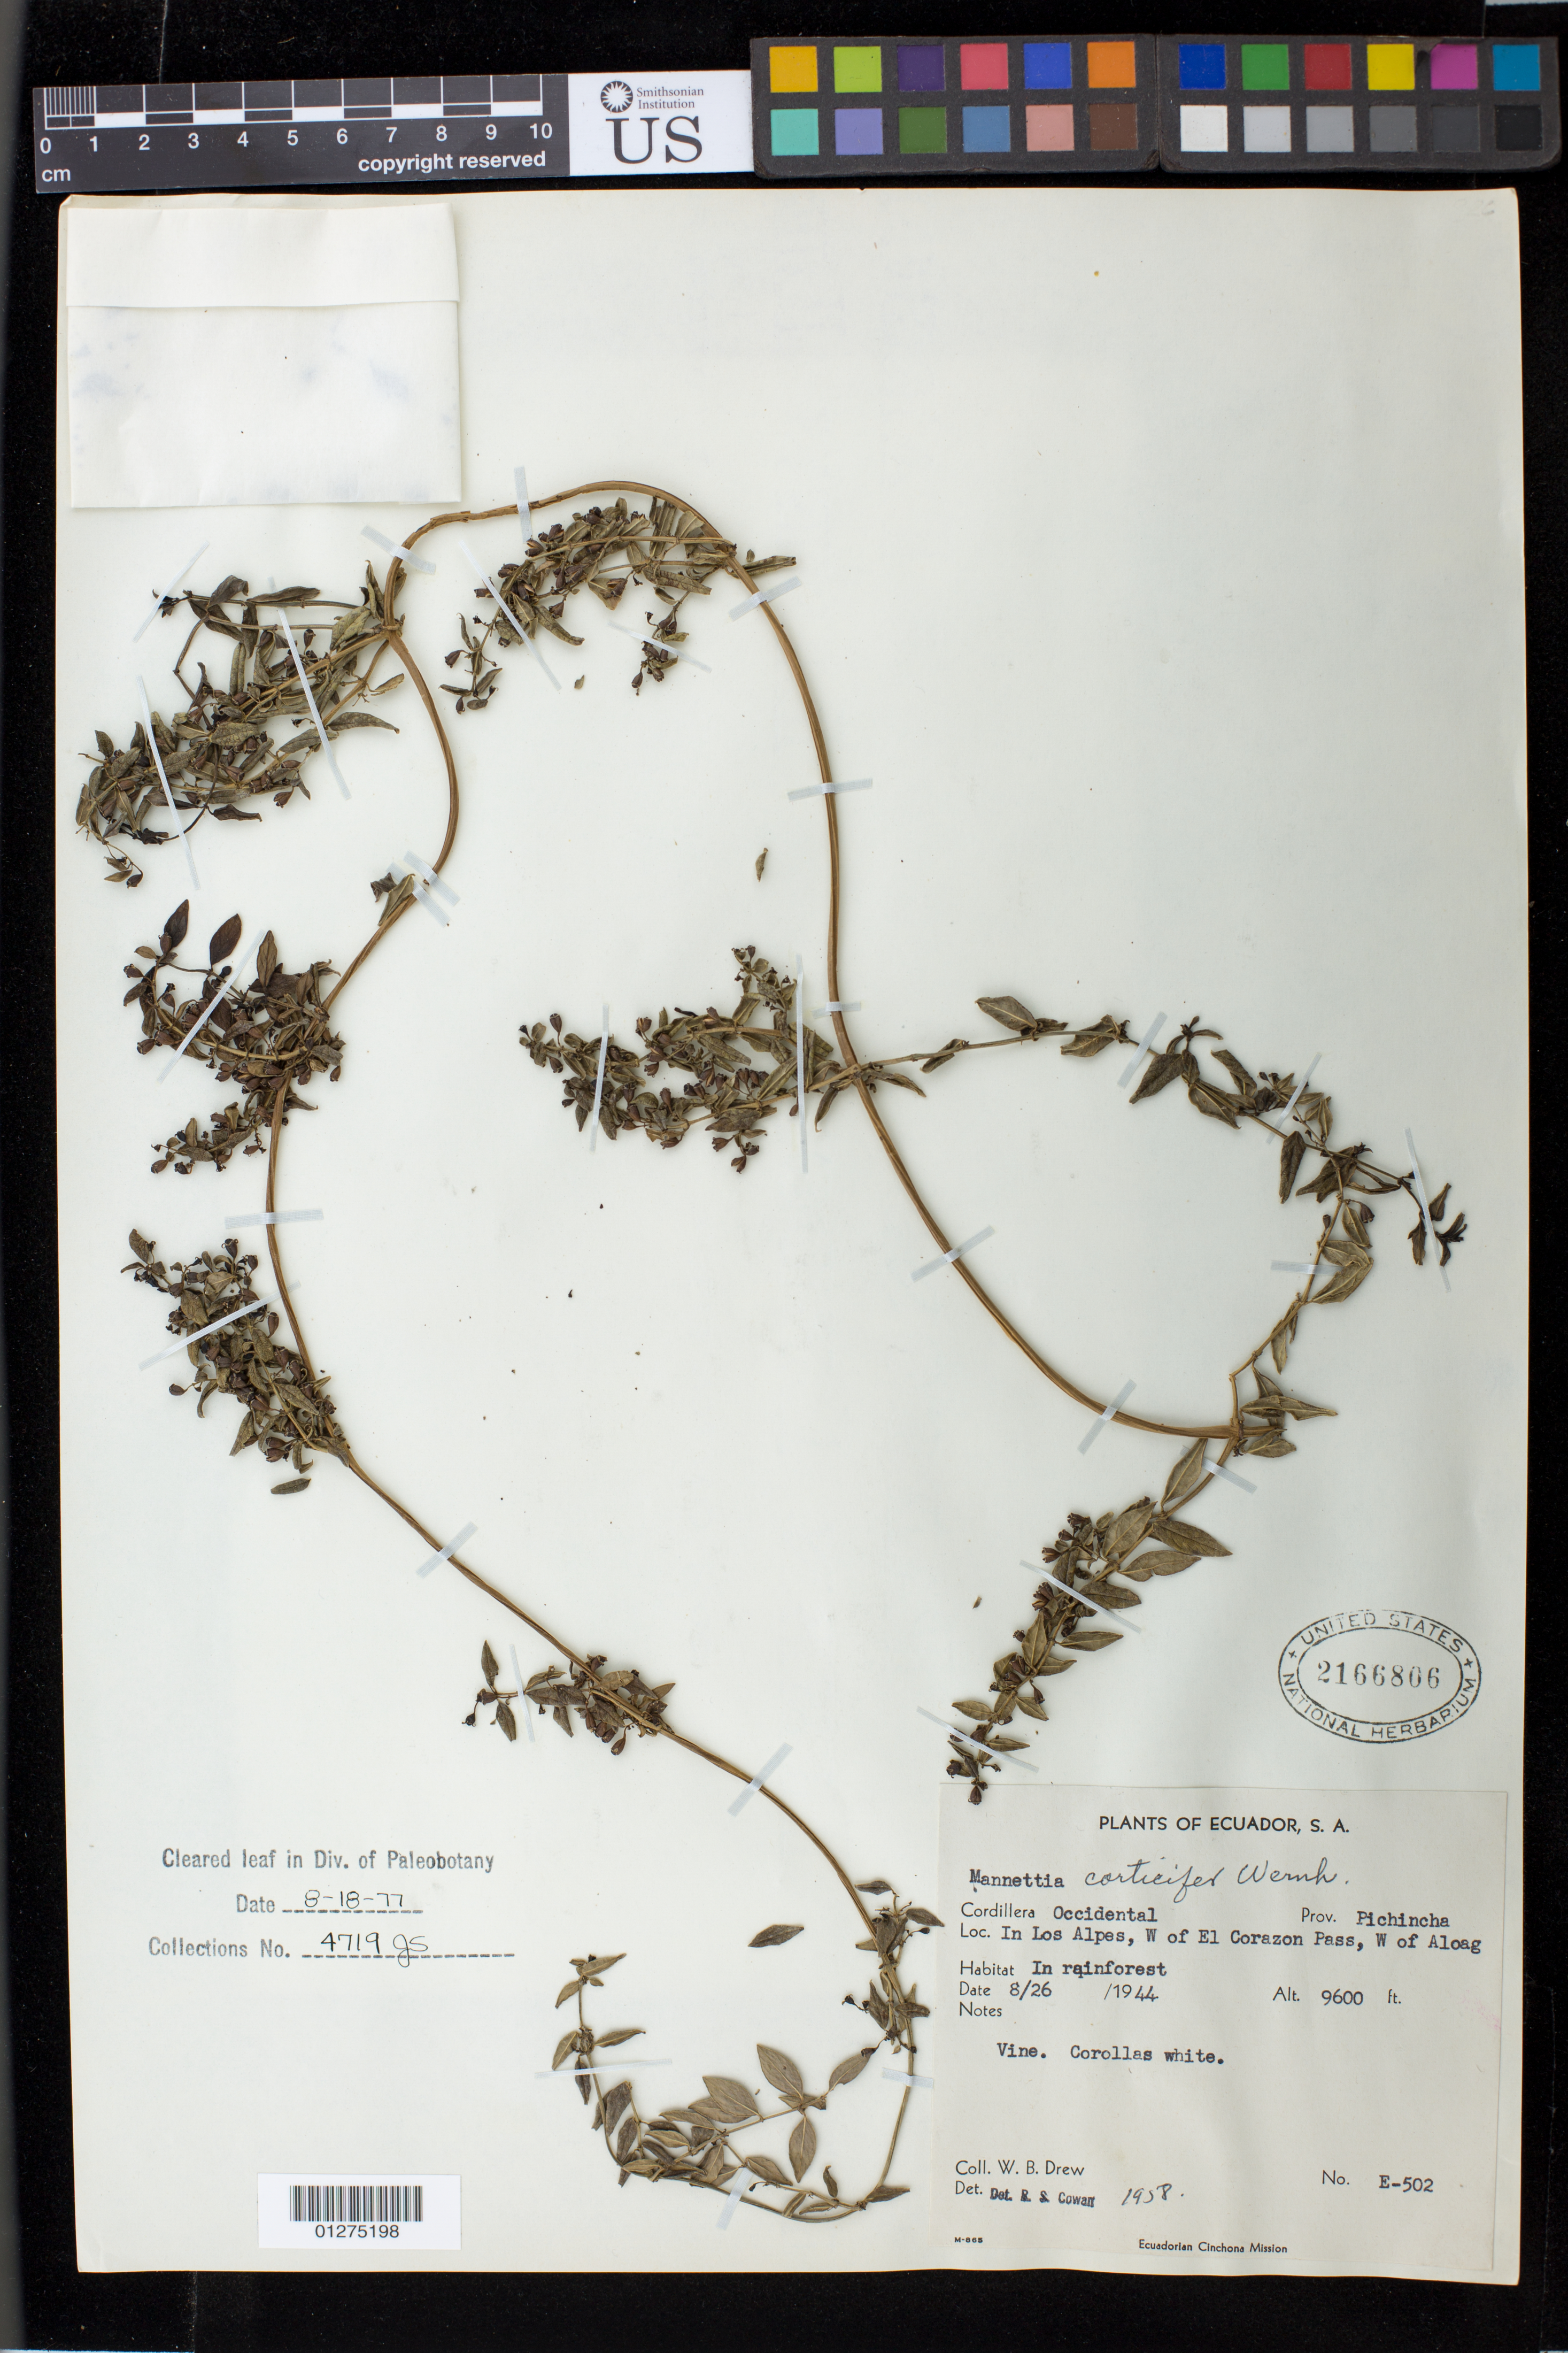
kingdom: Plantae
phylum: Tracheophyta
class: Magnoliopsida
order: Gentianales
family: Rubiaceae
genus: Manettia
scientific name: Manettia corticifera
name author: Wernham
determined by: Cowan, R. S.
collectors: W. B. Drew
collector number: E-502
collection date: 1944-08-26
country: Ecuador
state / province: Pichincha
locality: Cordillera Occidental, Los Alpes, W of El Corazon, W of Aloag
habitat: rainforest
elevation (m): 2926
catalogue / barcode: US 2166806